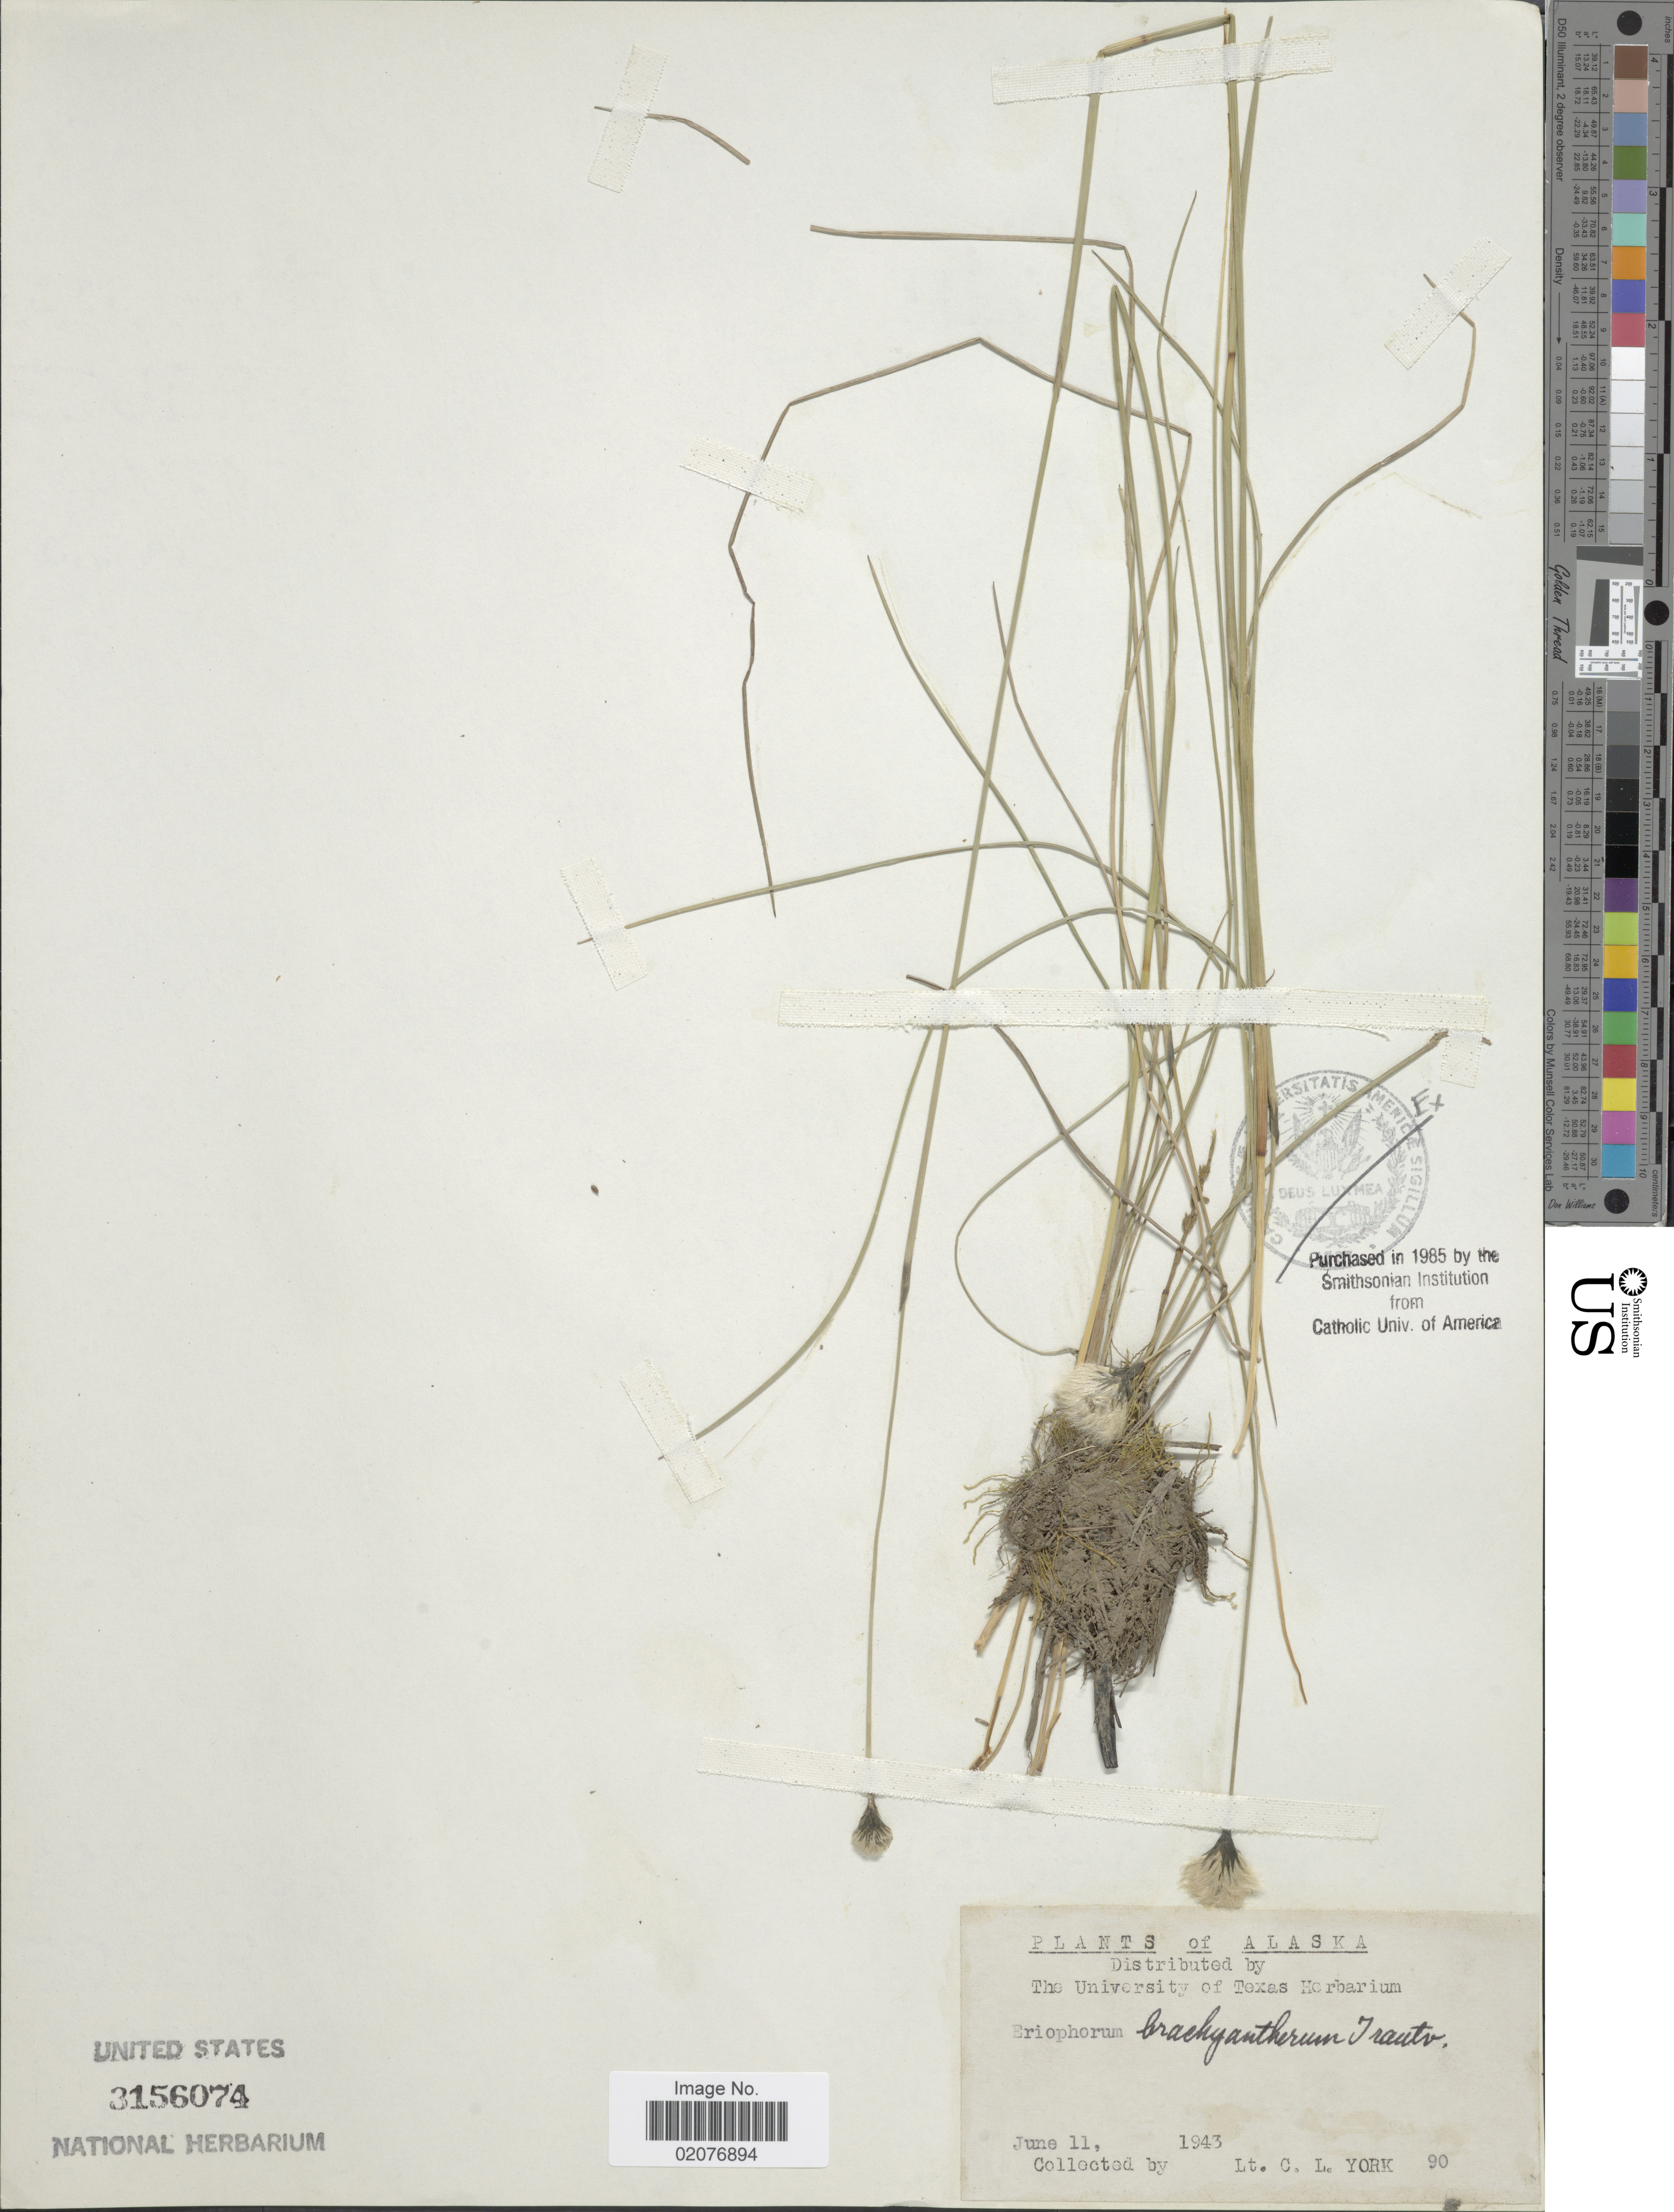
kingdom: Plantae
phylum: Tracheophyta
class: Liliopsida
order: Poales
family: Cyperaceae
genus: Eriophorum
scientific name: Eriophorum brachyantherum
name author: Trautv. & C.A. Mey.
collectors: C. L. York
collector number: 90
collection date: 1943-06-11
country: United States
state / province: Alaska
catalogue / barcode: US 3156074